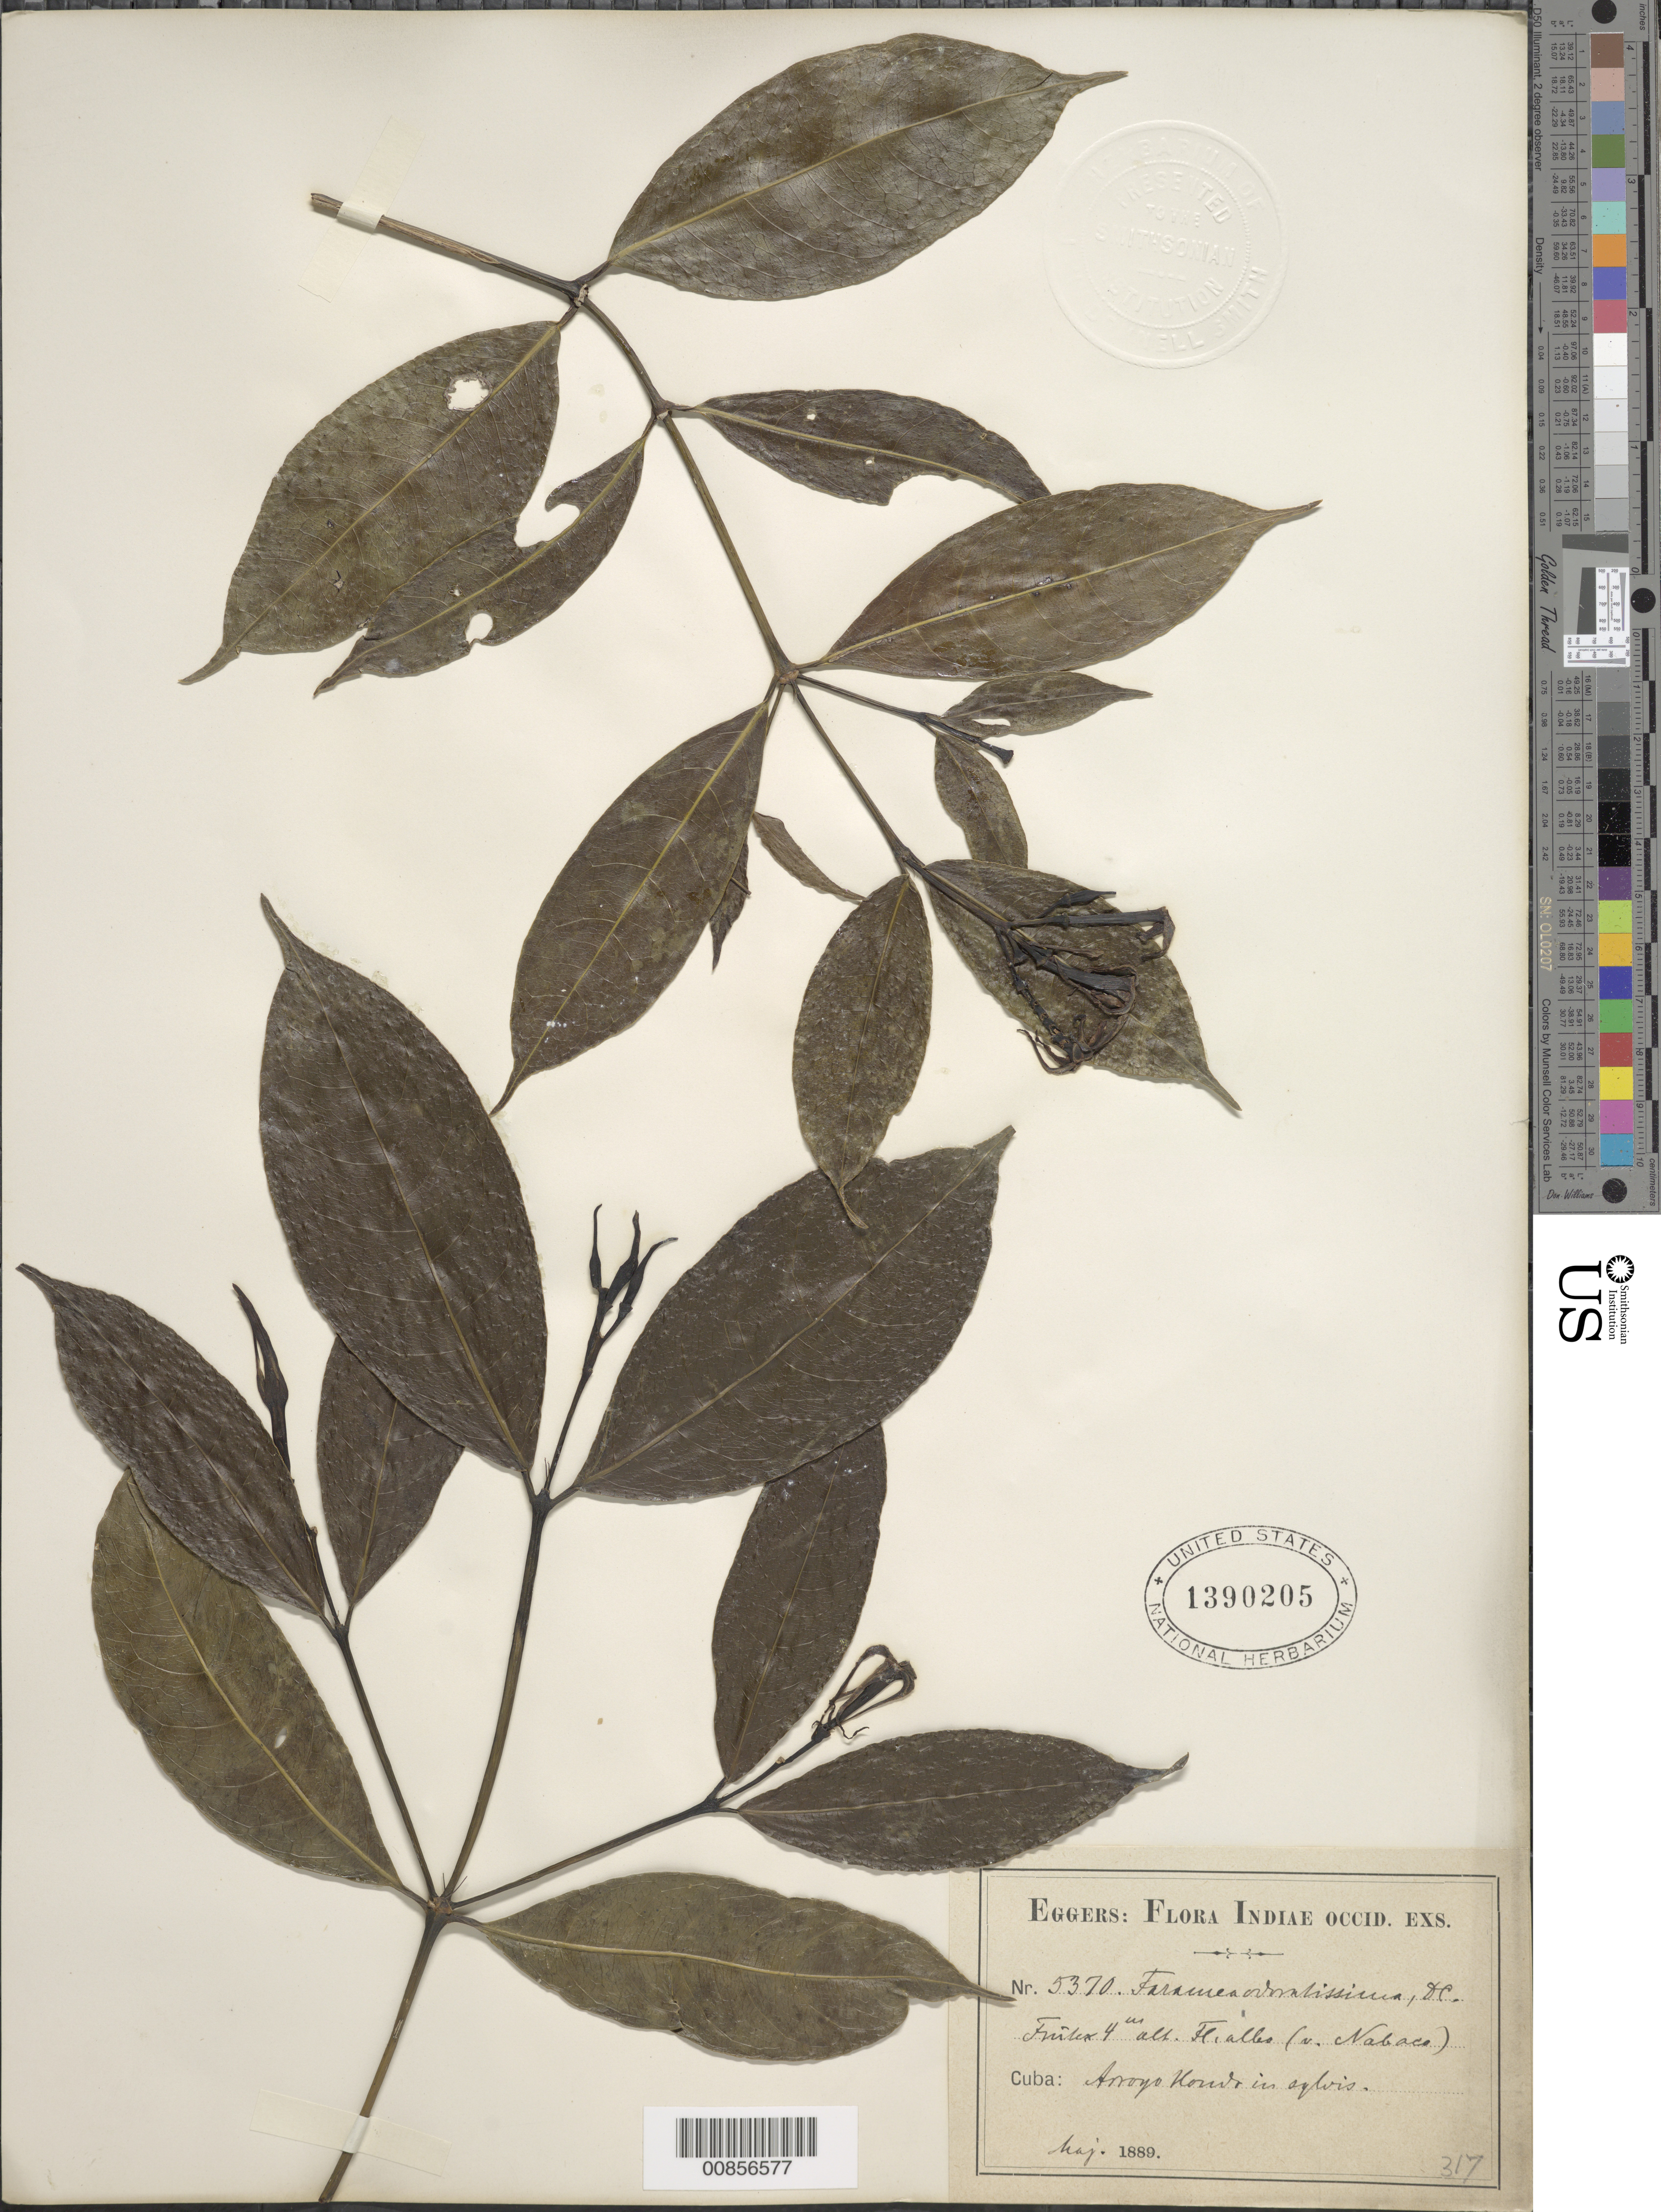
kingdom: Plantae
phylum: Tracheophyta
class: Magnoliopsida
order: Gentianales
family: Rubiaceae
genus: Faramea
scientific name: Faramea occidentalis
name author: (L.) A. Rich.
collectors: H. F. A. von Eggers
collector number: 5370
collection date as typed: May 1889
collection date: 1889-05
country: Cuba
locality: Arroyo Roma (sp??)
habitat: In sylvis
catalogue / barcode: US 1390205